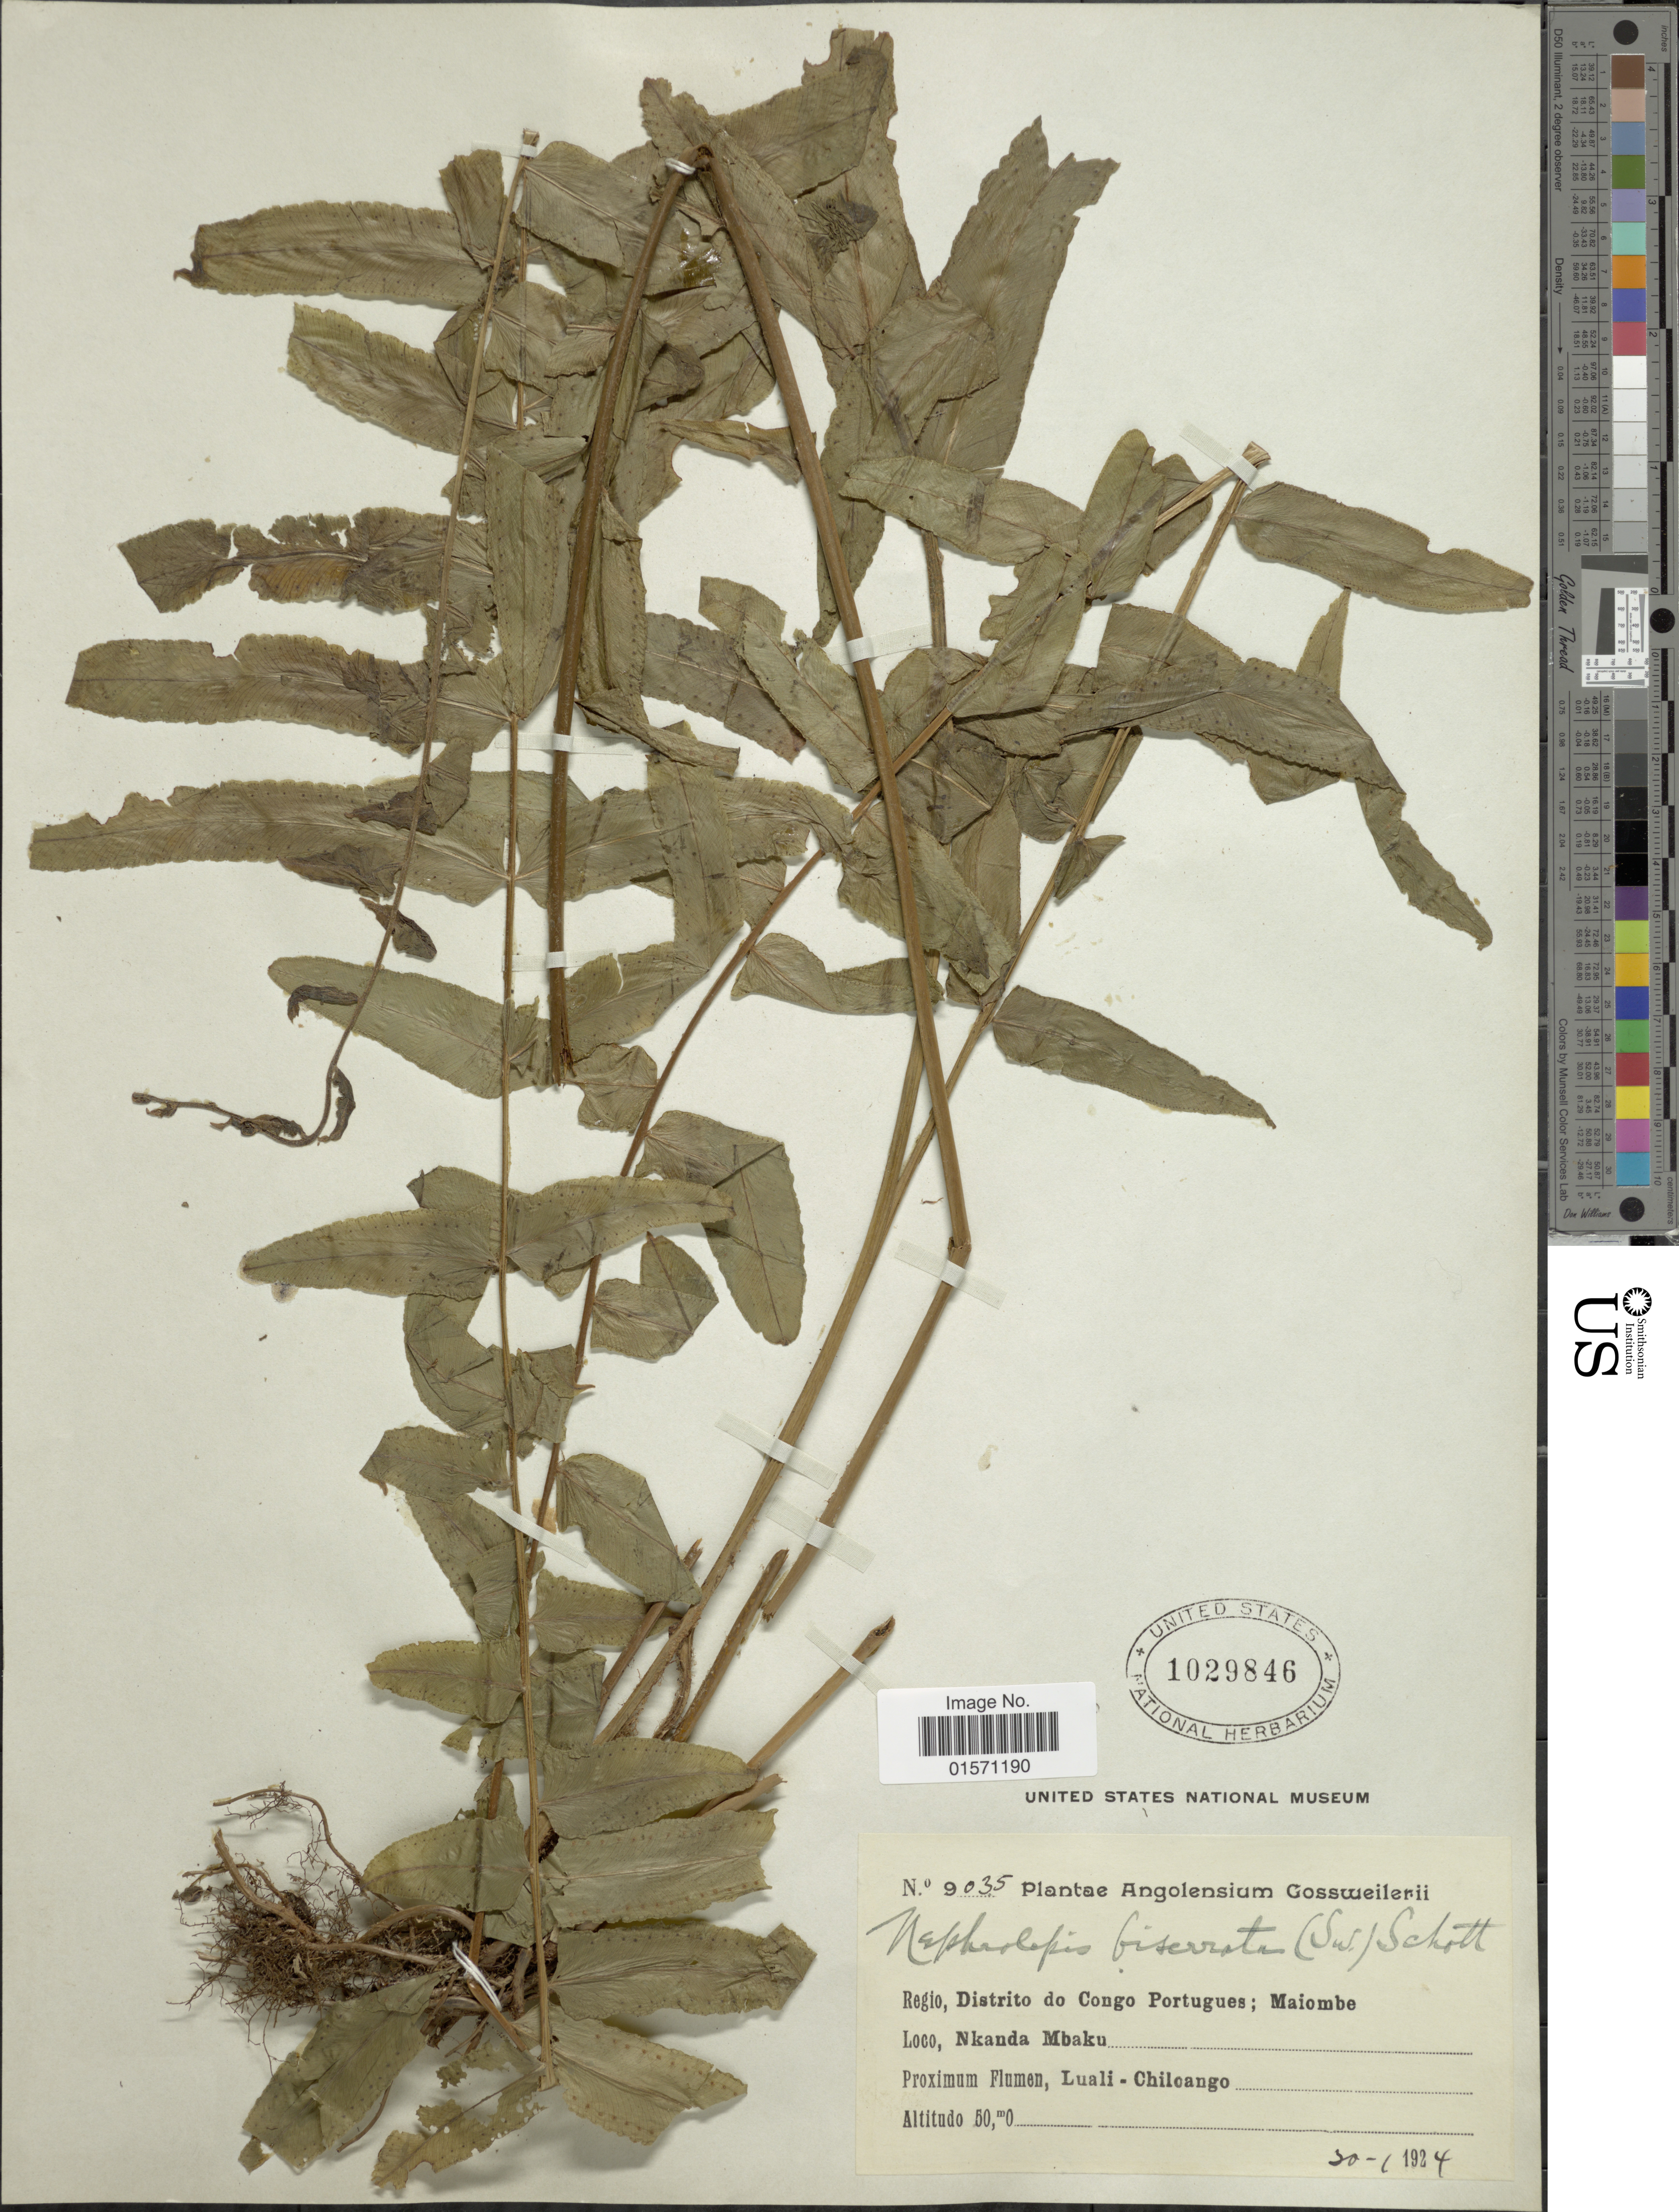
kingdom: Plantae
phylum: Tracheophyta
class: Polypodiopsida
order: Polypodiales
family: Nephrolepidaceae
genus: Nephrolepis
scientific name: Nephrolepis biserrata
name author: (Sw.) Schott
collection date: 1924-01-30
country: Angola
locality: Angolensium Gossweilerii. Distrito do Congo Portugues; Maiombe. Loco, Nkanda Mbaku. Proximum Flumen, Luali - Chiloango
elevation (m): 50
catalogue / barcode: US 1029846